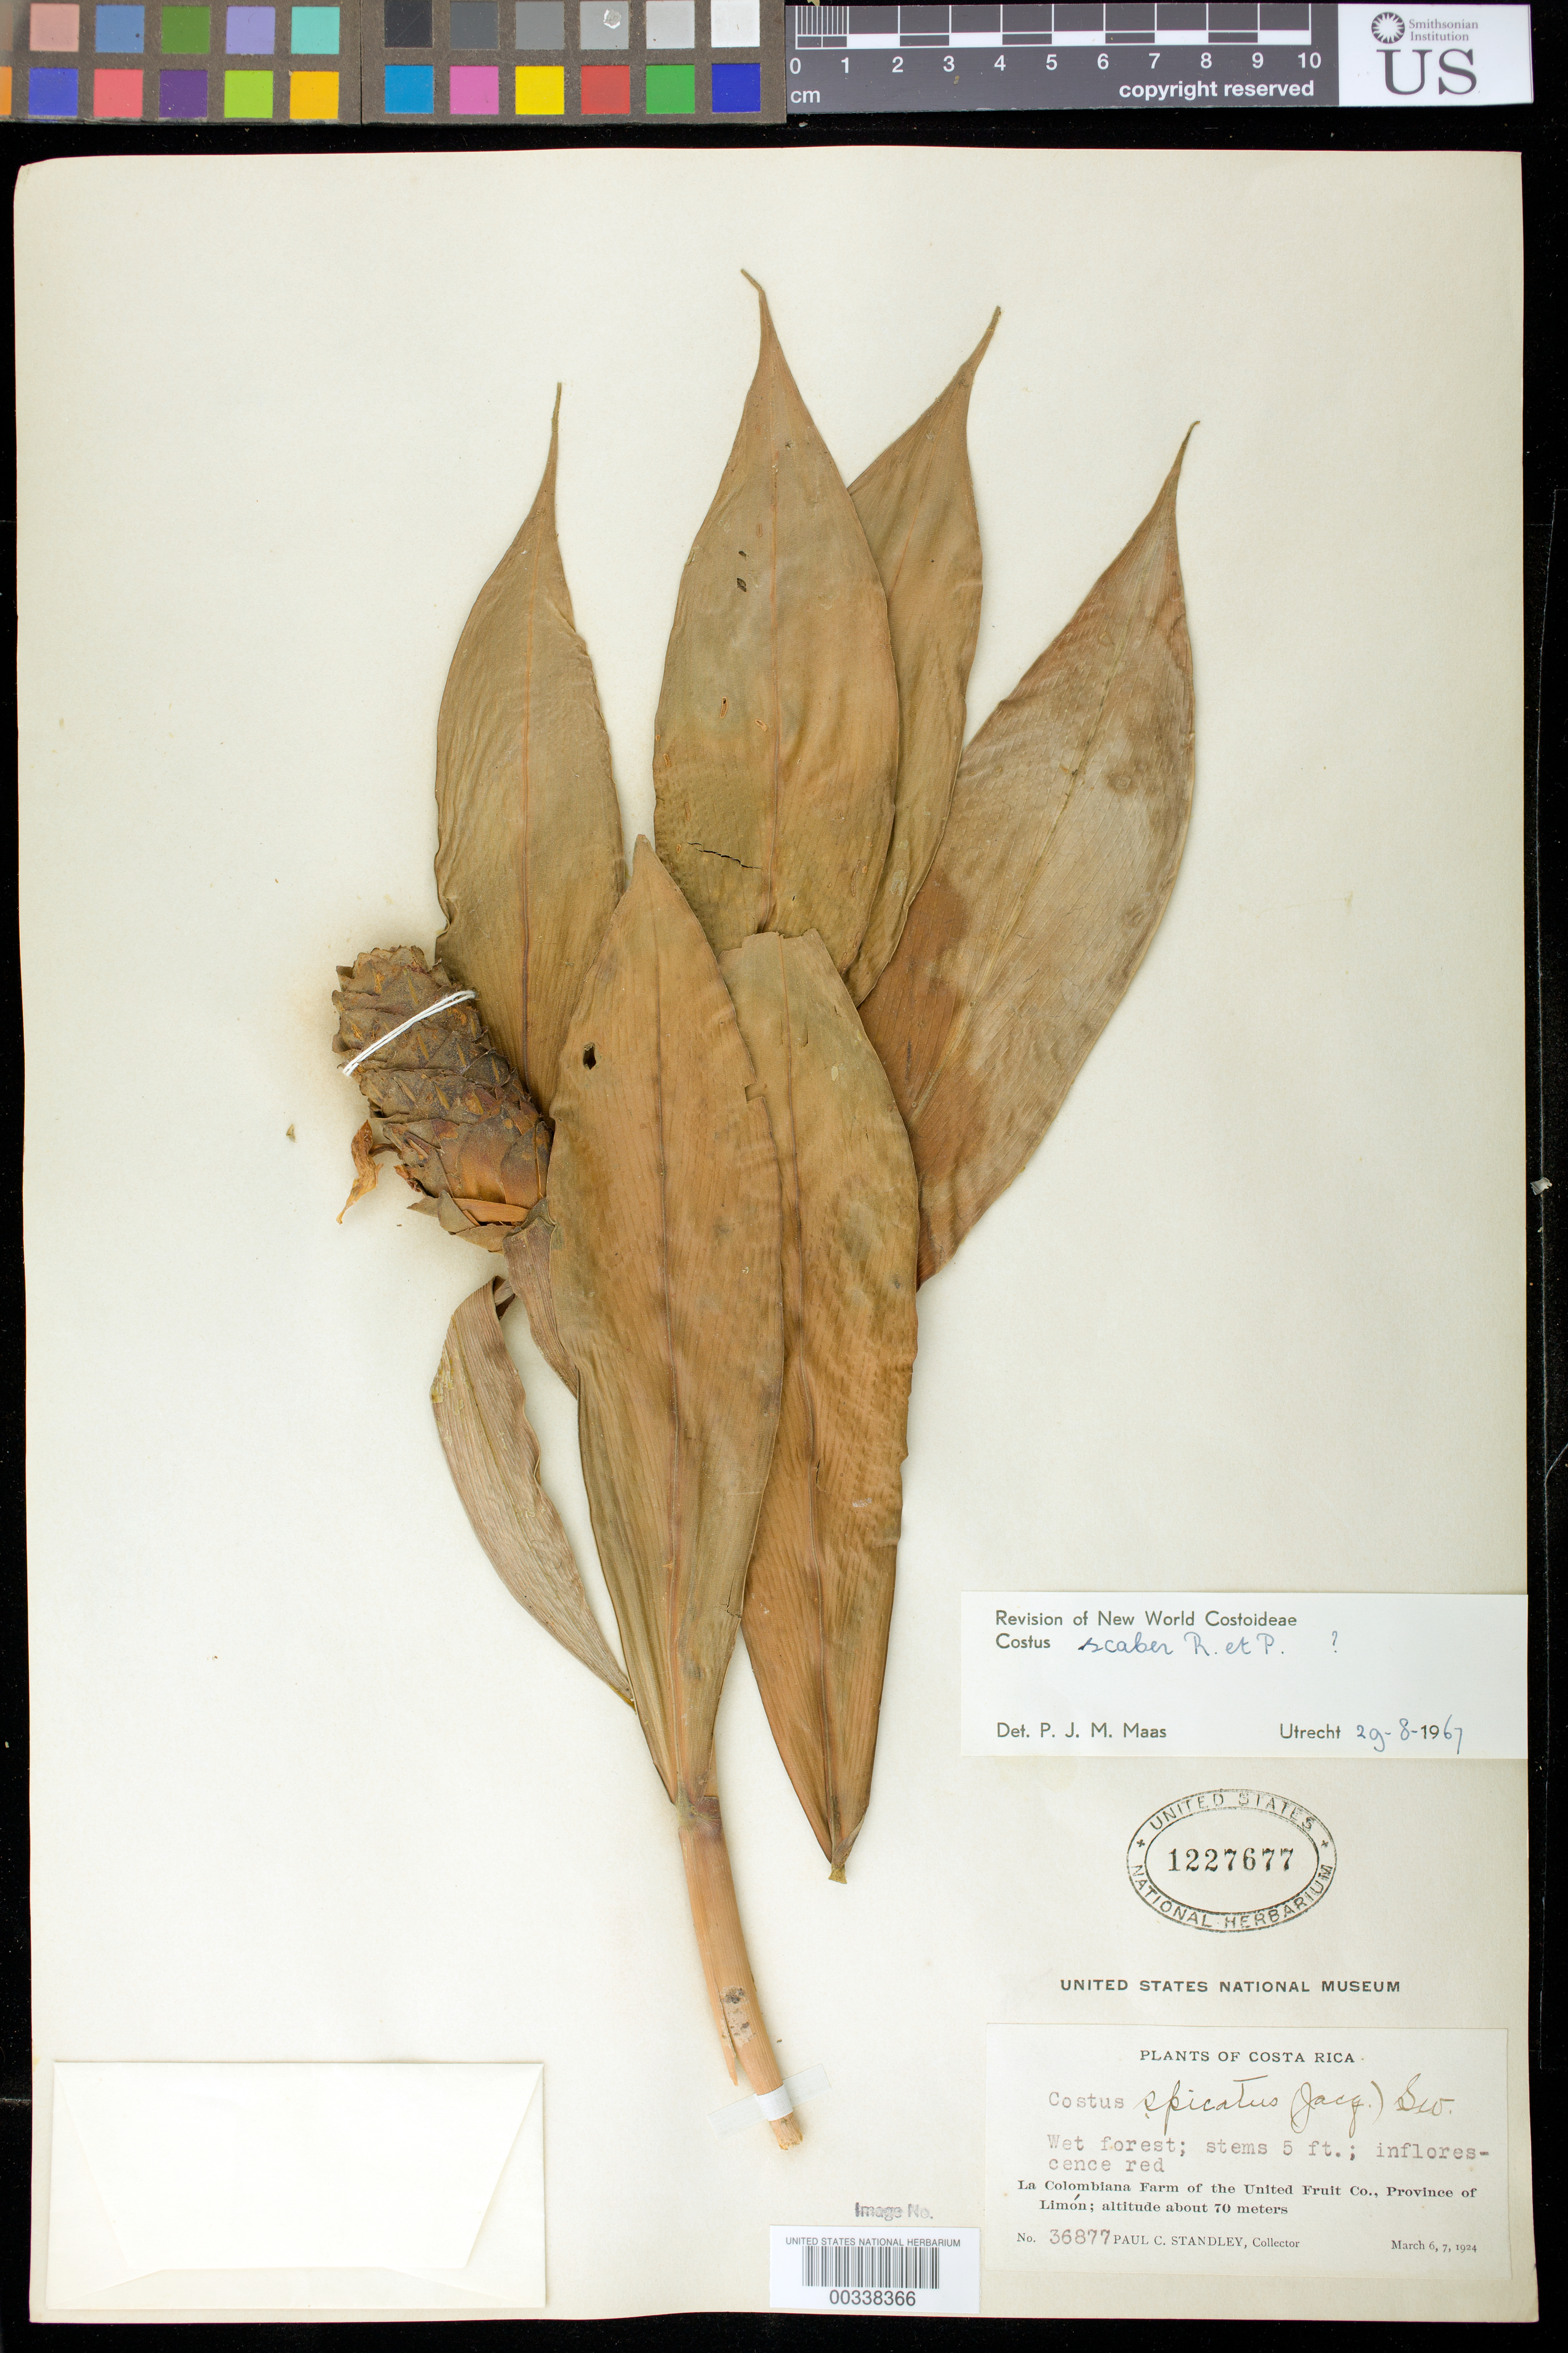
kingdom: Plantae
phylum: Tracheophyta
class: Liliopsida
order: Zingiberales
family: Costaceae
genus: Costus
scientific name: Costus scaber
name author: Ruiz & Pav.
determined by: Maas, Paul J. M.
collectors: P. C. Standley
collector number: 36877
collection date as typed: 06 Mar 1924 and 07 Mar 1924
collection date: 1924-03-06,1924-03-07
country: Costa Rica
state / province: Limón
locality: La colombiana farm of united fruit co.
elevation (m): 70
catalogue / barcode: US 1227677